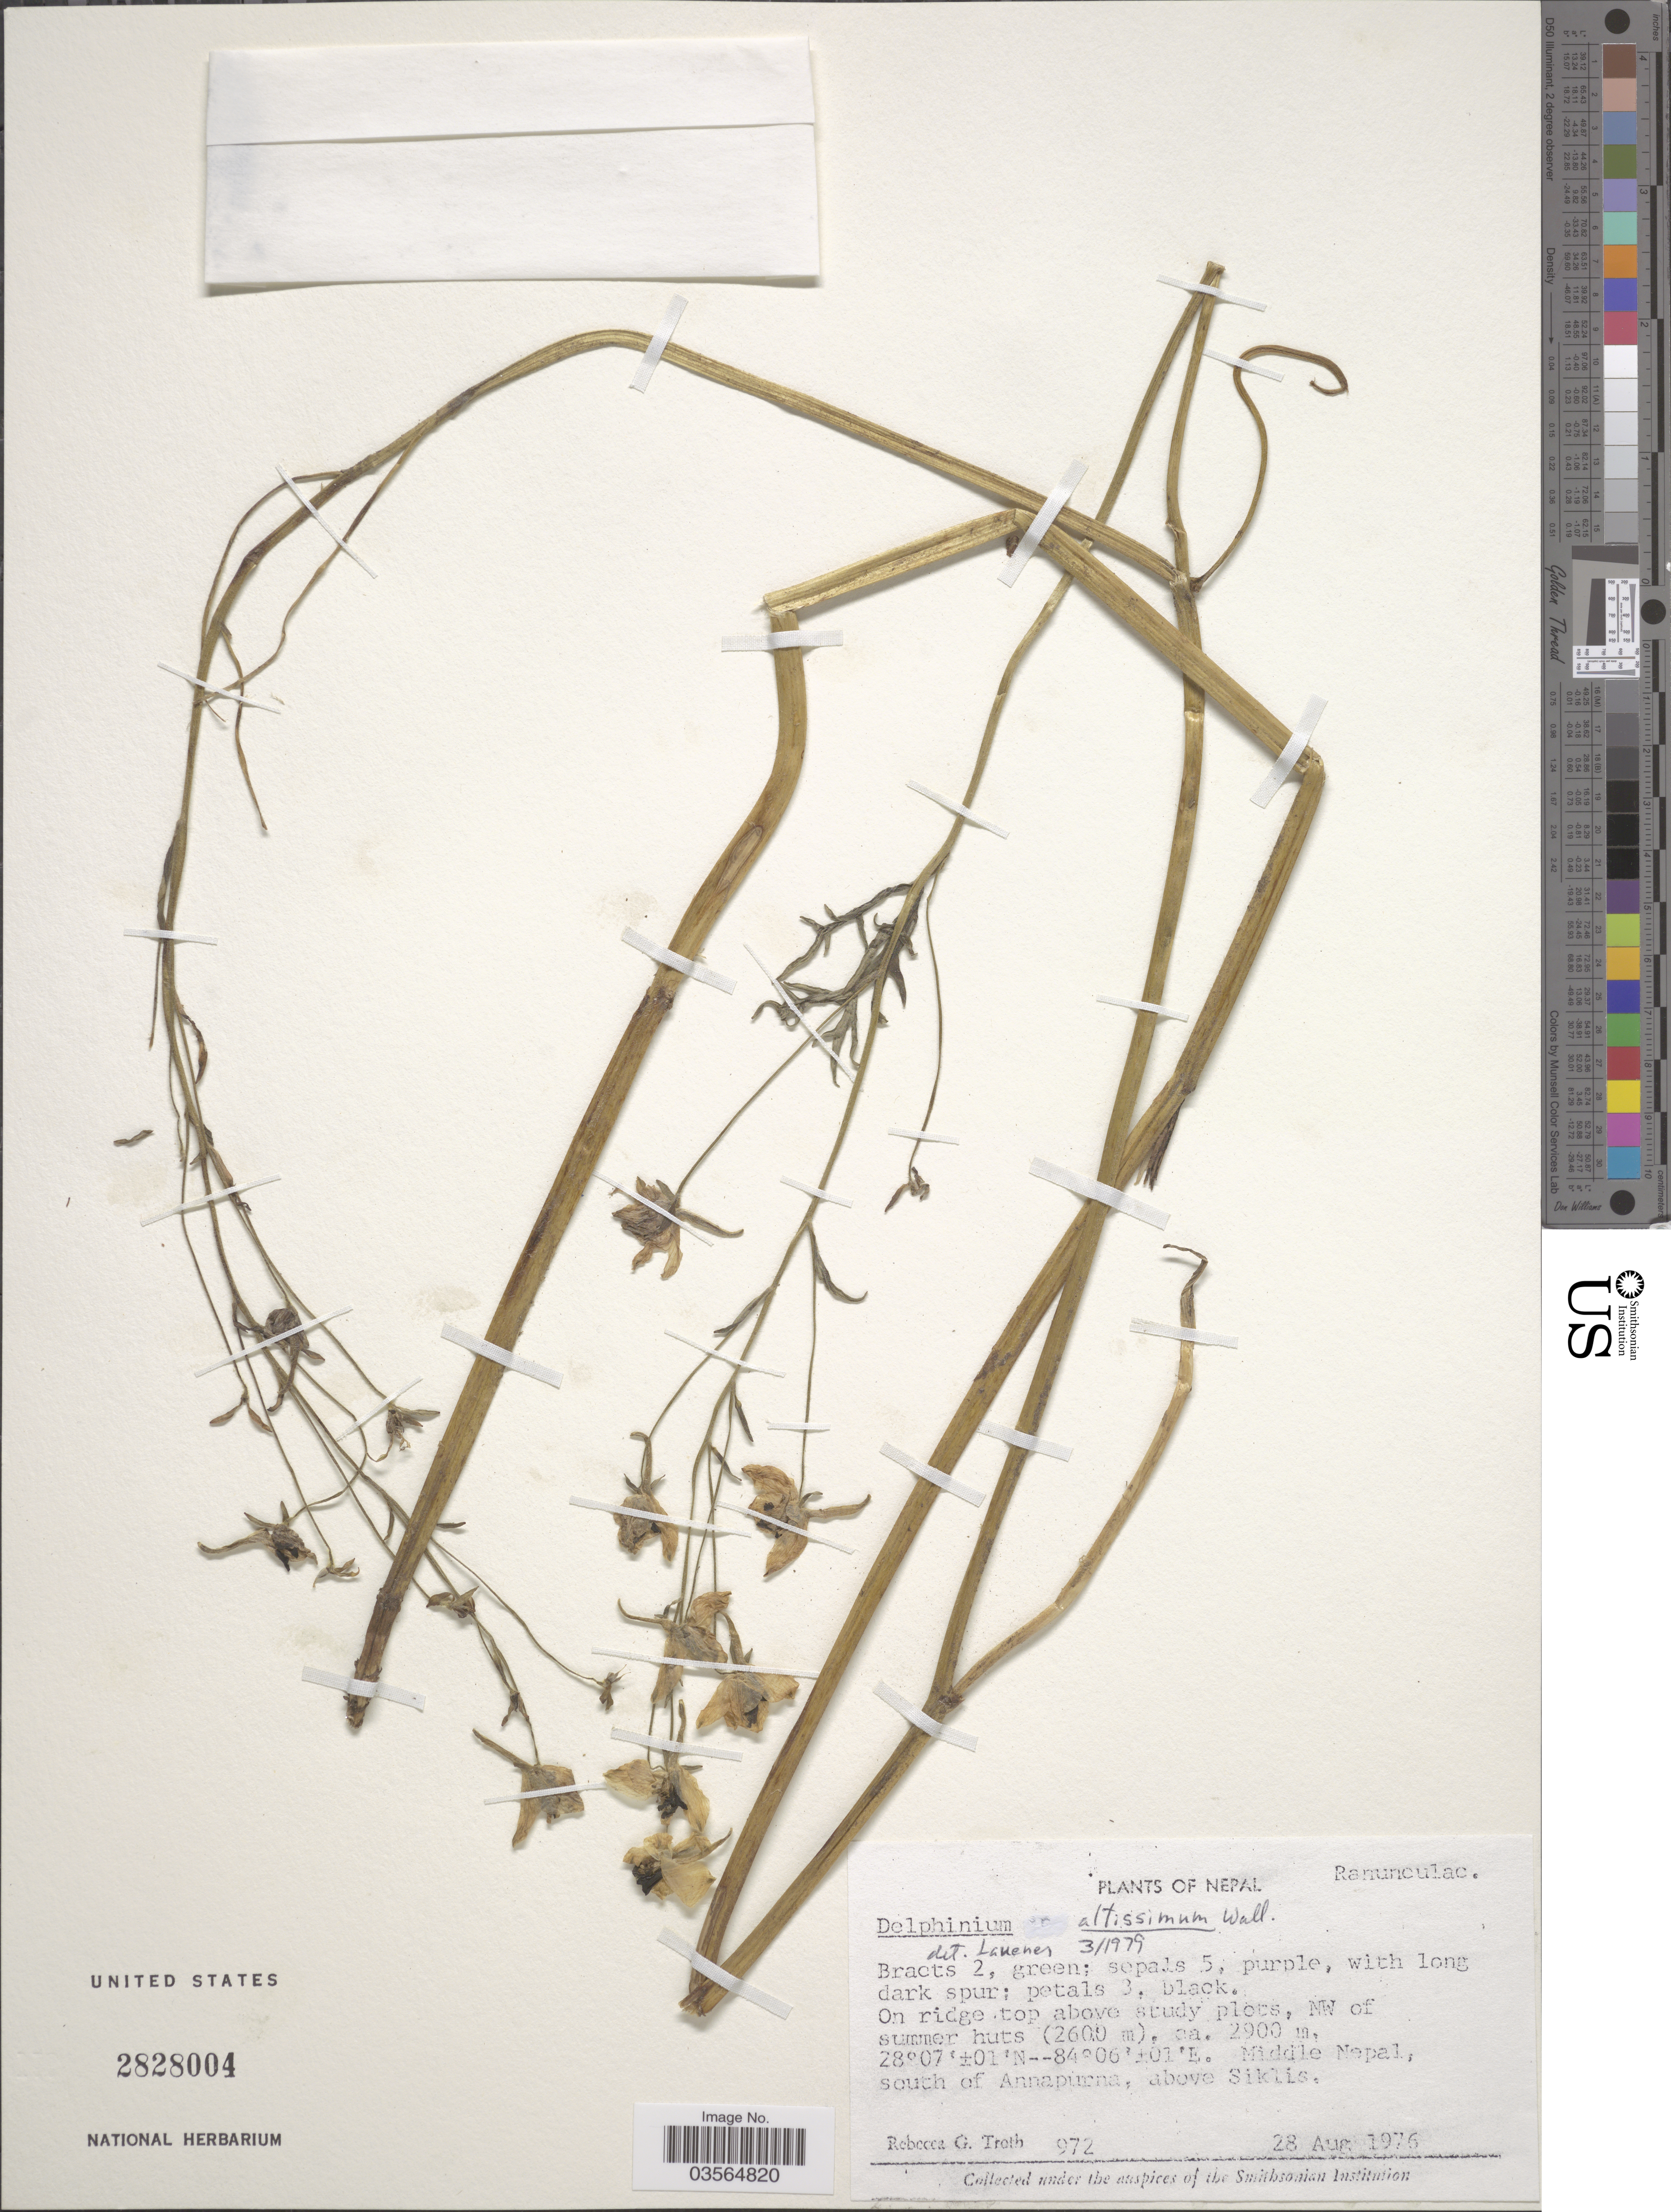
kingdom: Plantae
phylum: Tracheophyta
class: Magnoliopsida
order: Ranunculales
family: Ranunculaceae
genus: Delphinium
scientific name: Delphinium altissimum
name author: Wall.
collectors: R. Troth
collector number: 972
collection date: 1976-08-28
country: Nepal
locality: On ridge top above study plots, NW of summer huts. E. Middle Nepal. south of Annapurna, above Siklis [interpreted].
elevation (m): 2600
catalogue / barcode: US 2828004